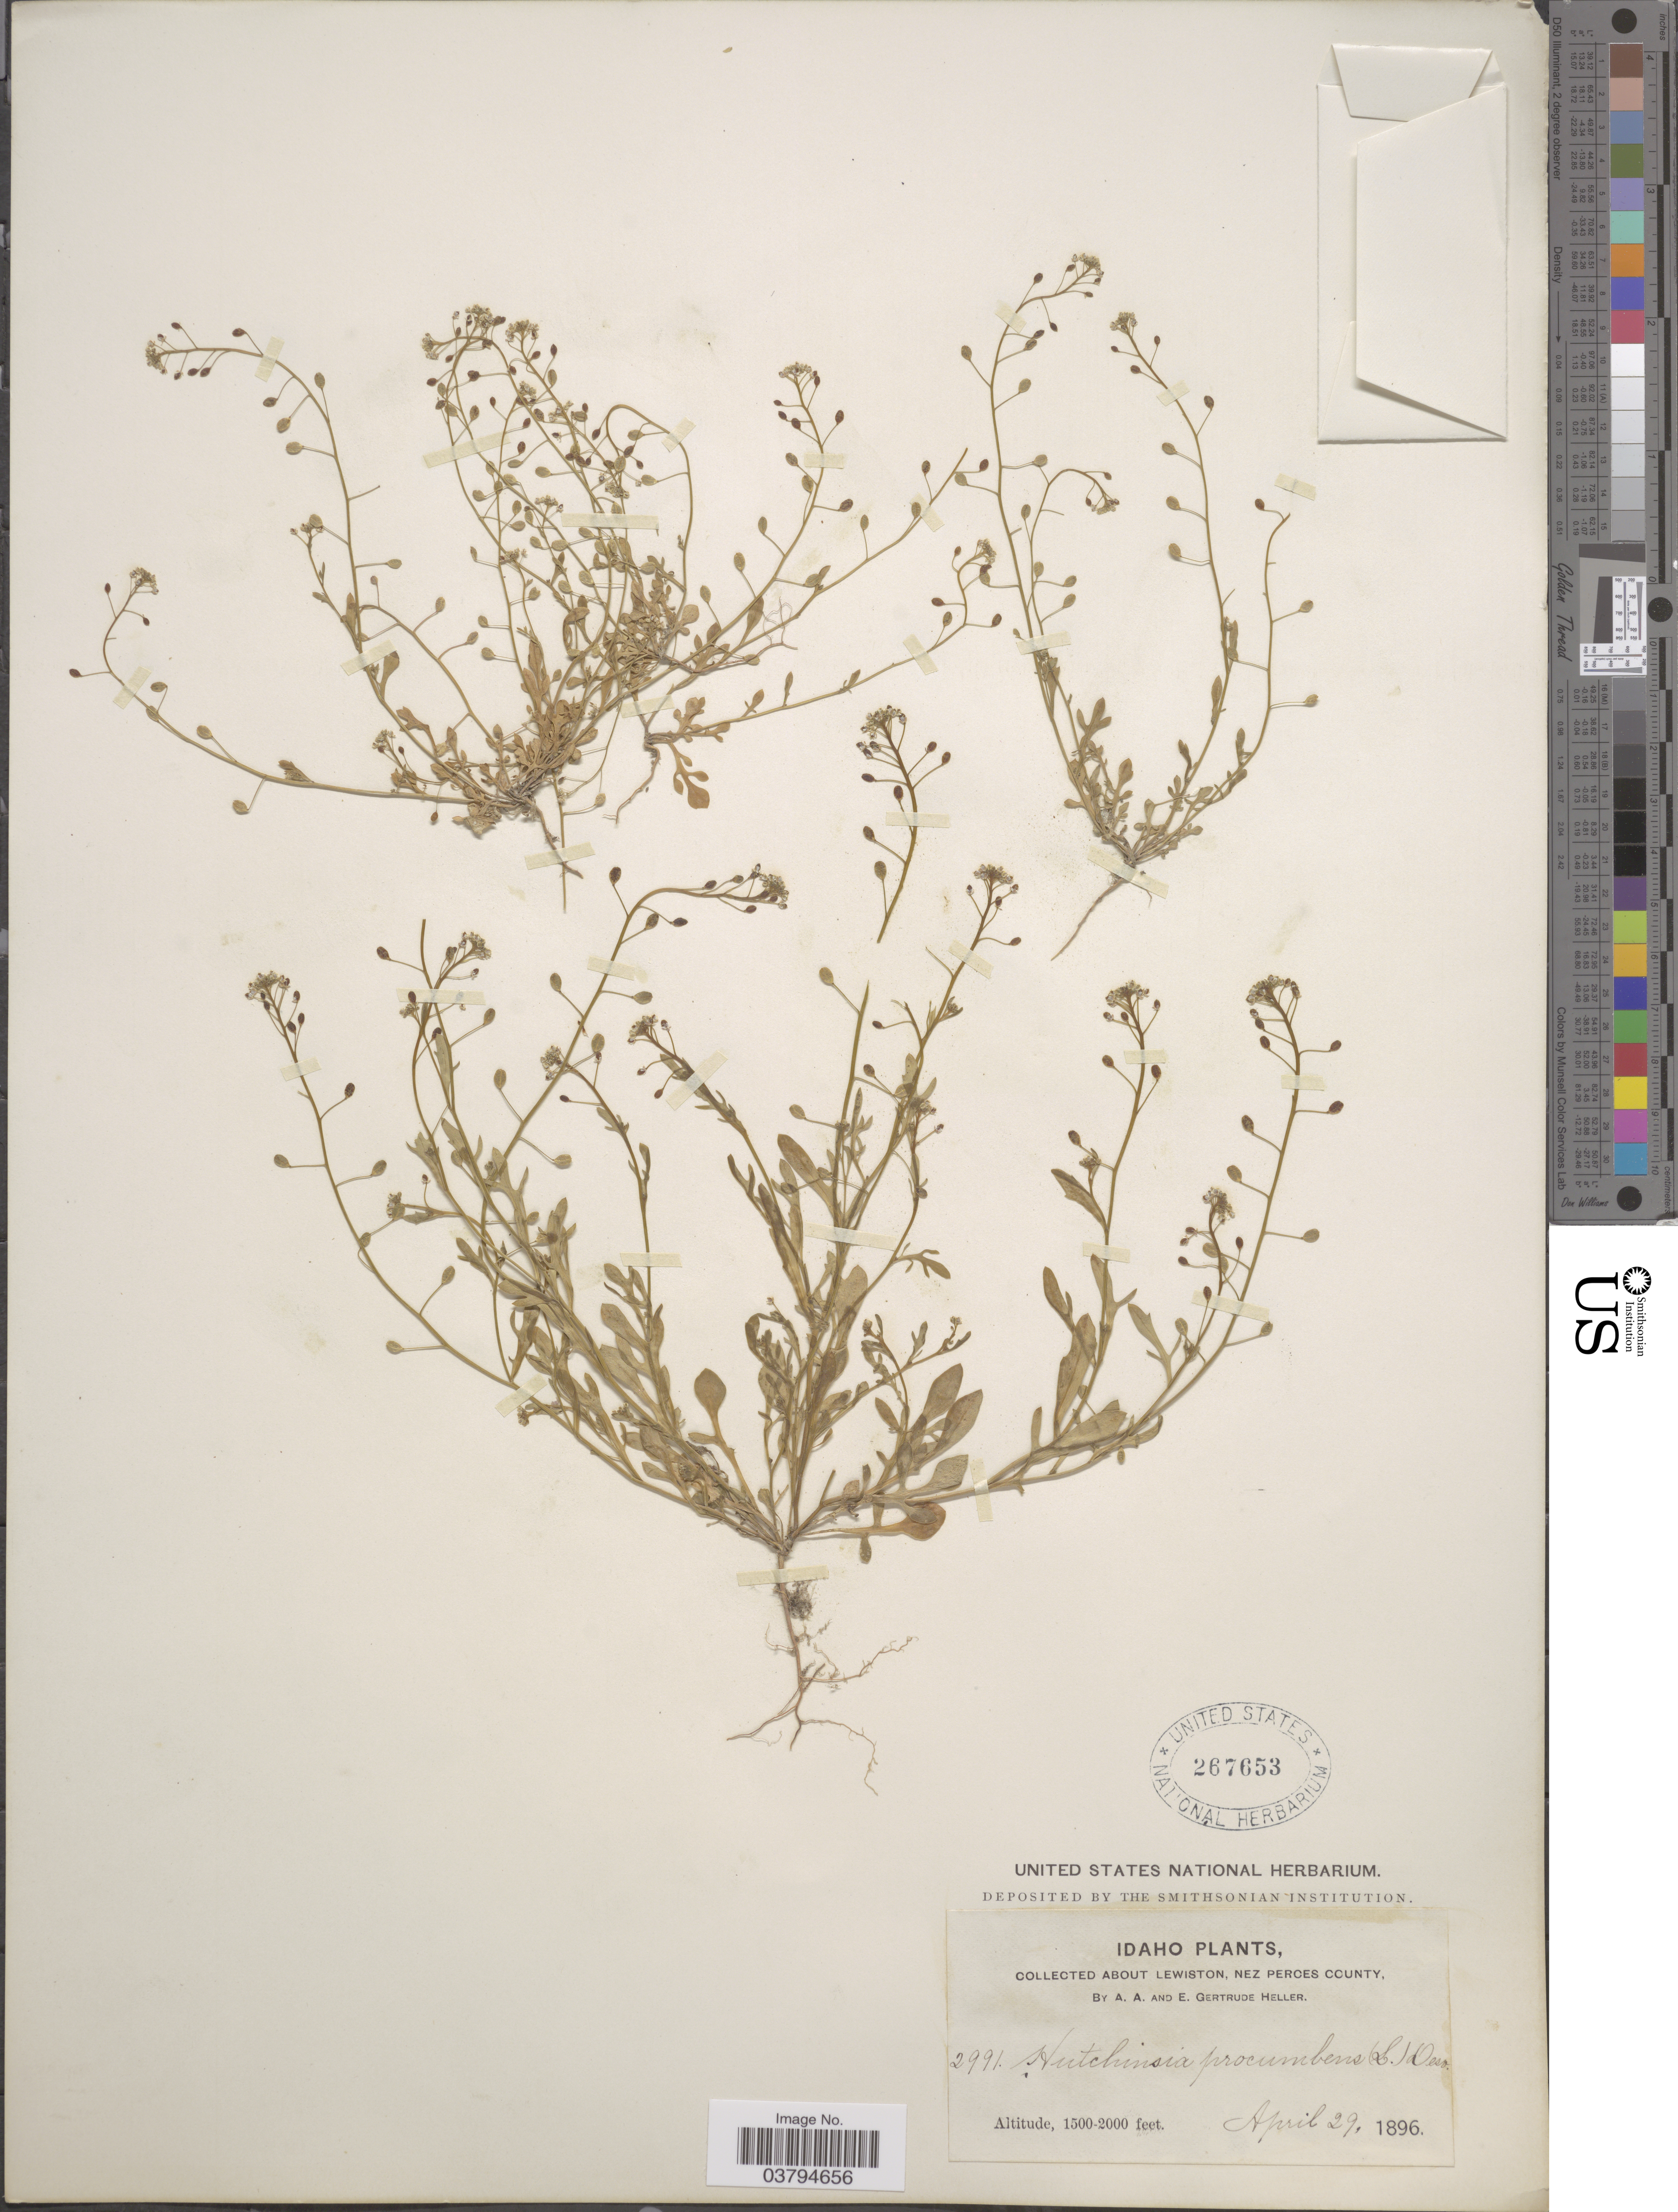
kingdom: Plantae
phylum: Tracheophyta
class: Magnoliopsida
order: Brassicales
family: Brassicaceae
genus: Hornungia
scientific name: Hornungia procumbens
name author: (L.) Hayek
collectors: A. A. Heller & E. G. Heller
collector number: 2991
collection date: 1896-04-29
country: United States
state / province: Idaho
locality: About Lewiston, Nez Perces County.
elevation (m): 457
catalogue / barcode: US 267653